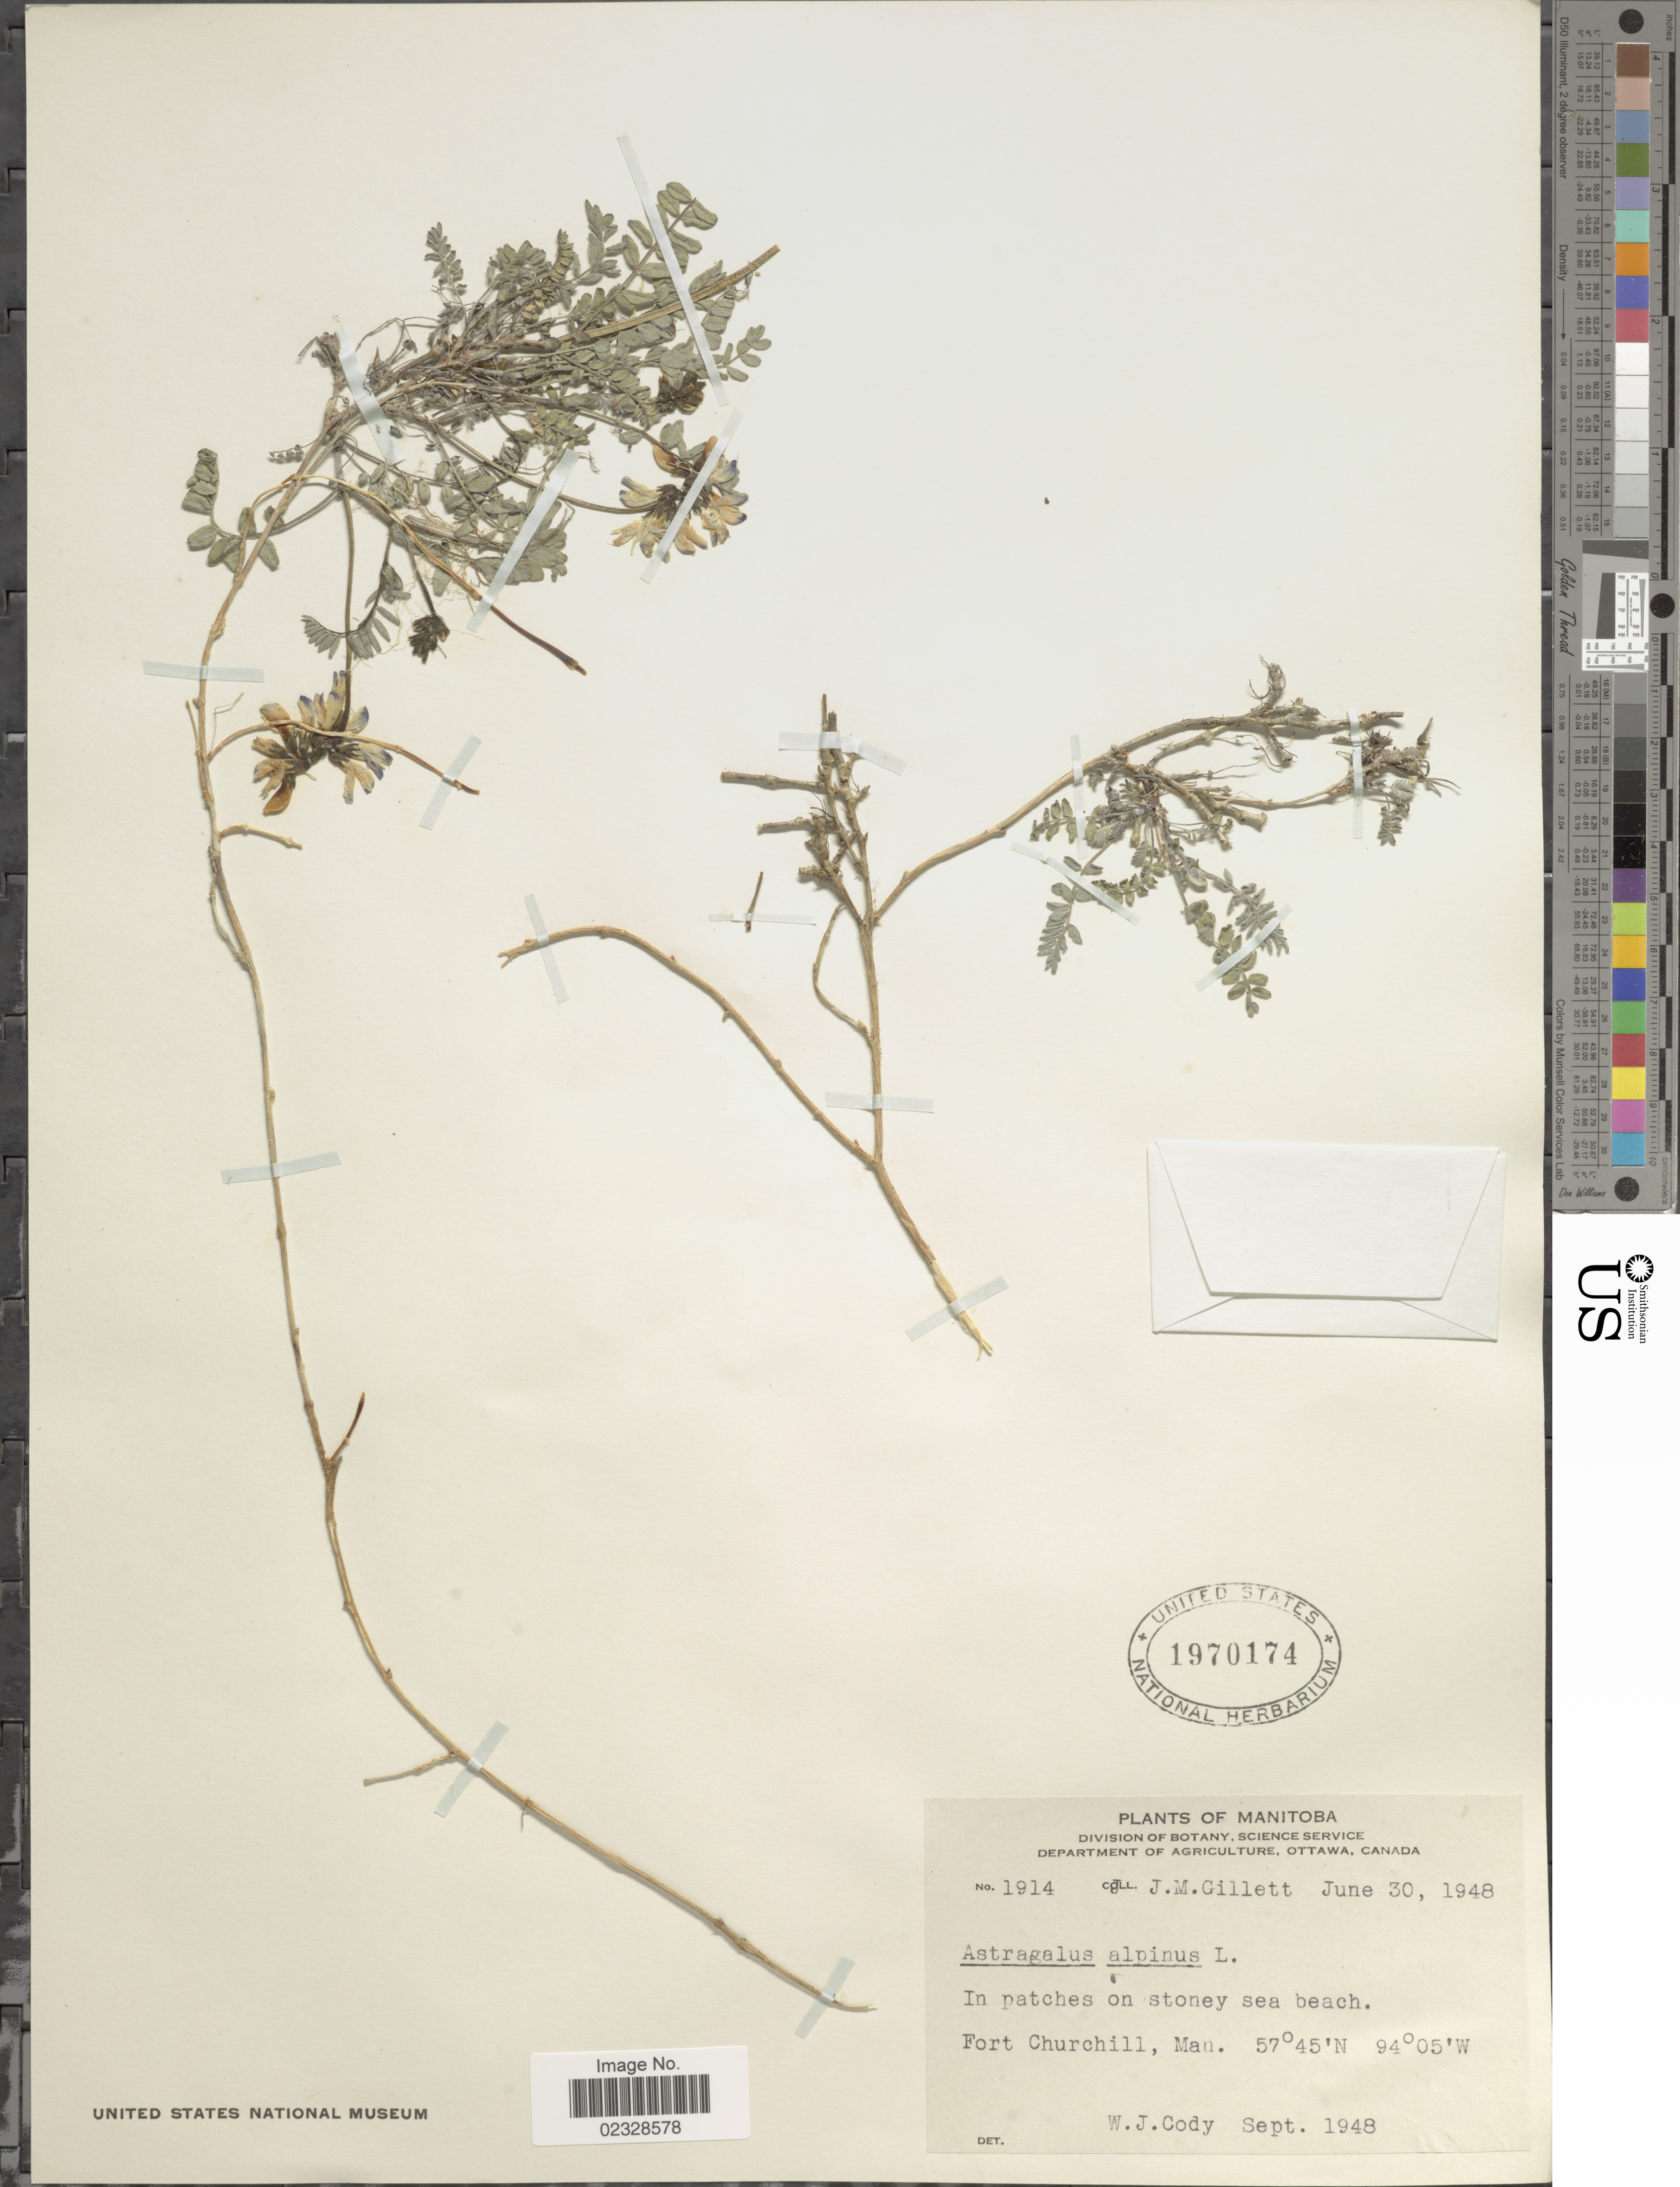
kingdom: Plantae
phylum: Tracheophyta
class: Magnoliopsida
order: Fabales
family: Fabaceae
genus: Astragalus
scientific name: Astragalus alpinus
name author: L.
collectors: J. M. Gillett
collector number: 1914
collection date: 1948-06-30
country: Canada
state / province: Manitoba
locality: Fort Churchill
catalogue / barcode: US 1970174